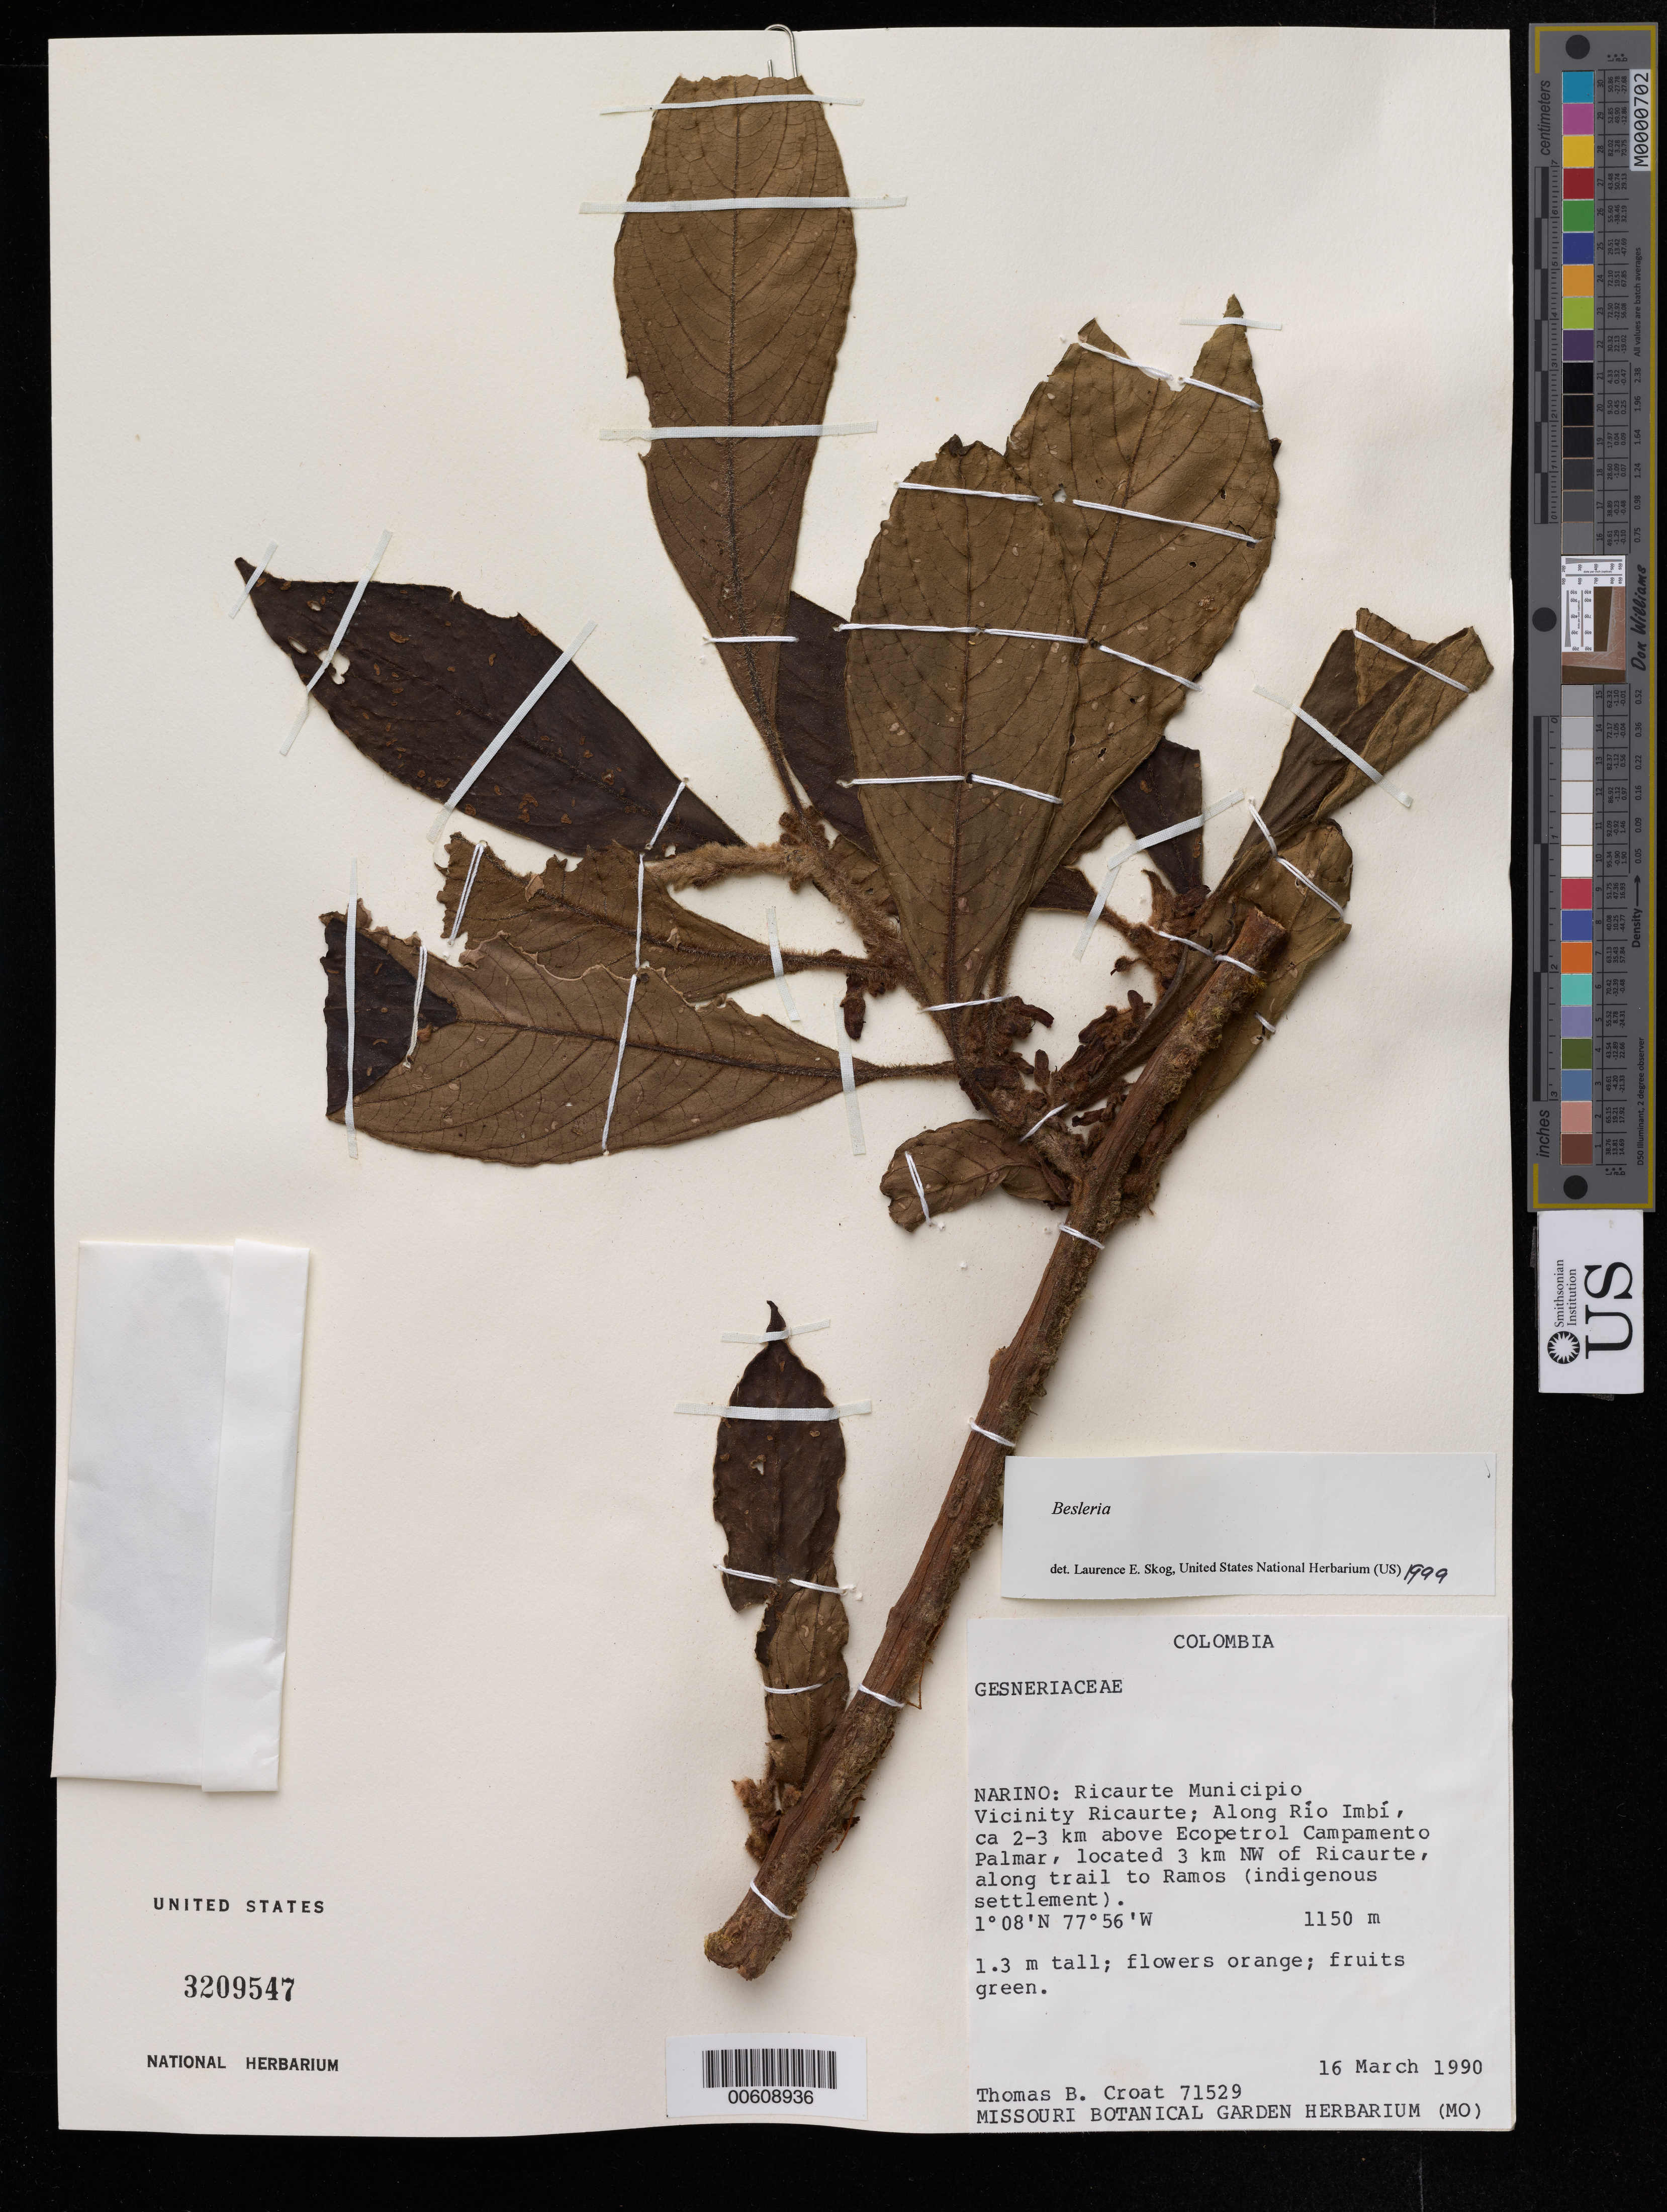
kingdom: Plantae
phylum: Tracheophyta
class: Magnoliopsida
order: Lamiales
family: Gesneriaceae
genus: Besleria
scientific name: Besleria sp.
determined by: Skog, Laurence E.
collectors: T. B. Croat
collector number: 71529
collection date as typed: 16 Mar 1990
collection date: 1990-03-16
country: Colombia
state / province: Nariño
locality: Mpio. Ricaurte. Vicinity Ricaurte; along Río Imbí, ca. 2-3 km above Ecopetrol Campamento Palmar, located 3 km NW of Ricaurte, along trail to Ramos (indigenous settlement)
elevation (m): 1150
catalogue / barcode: US 3209547